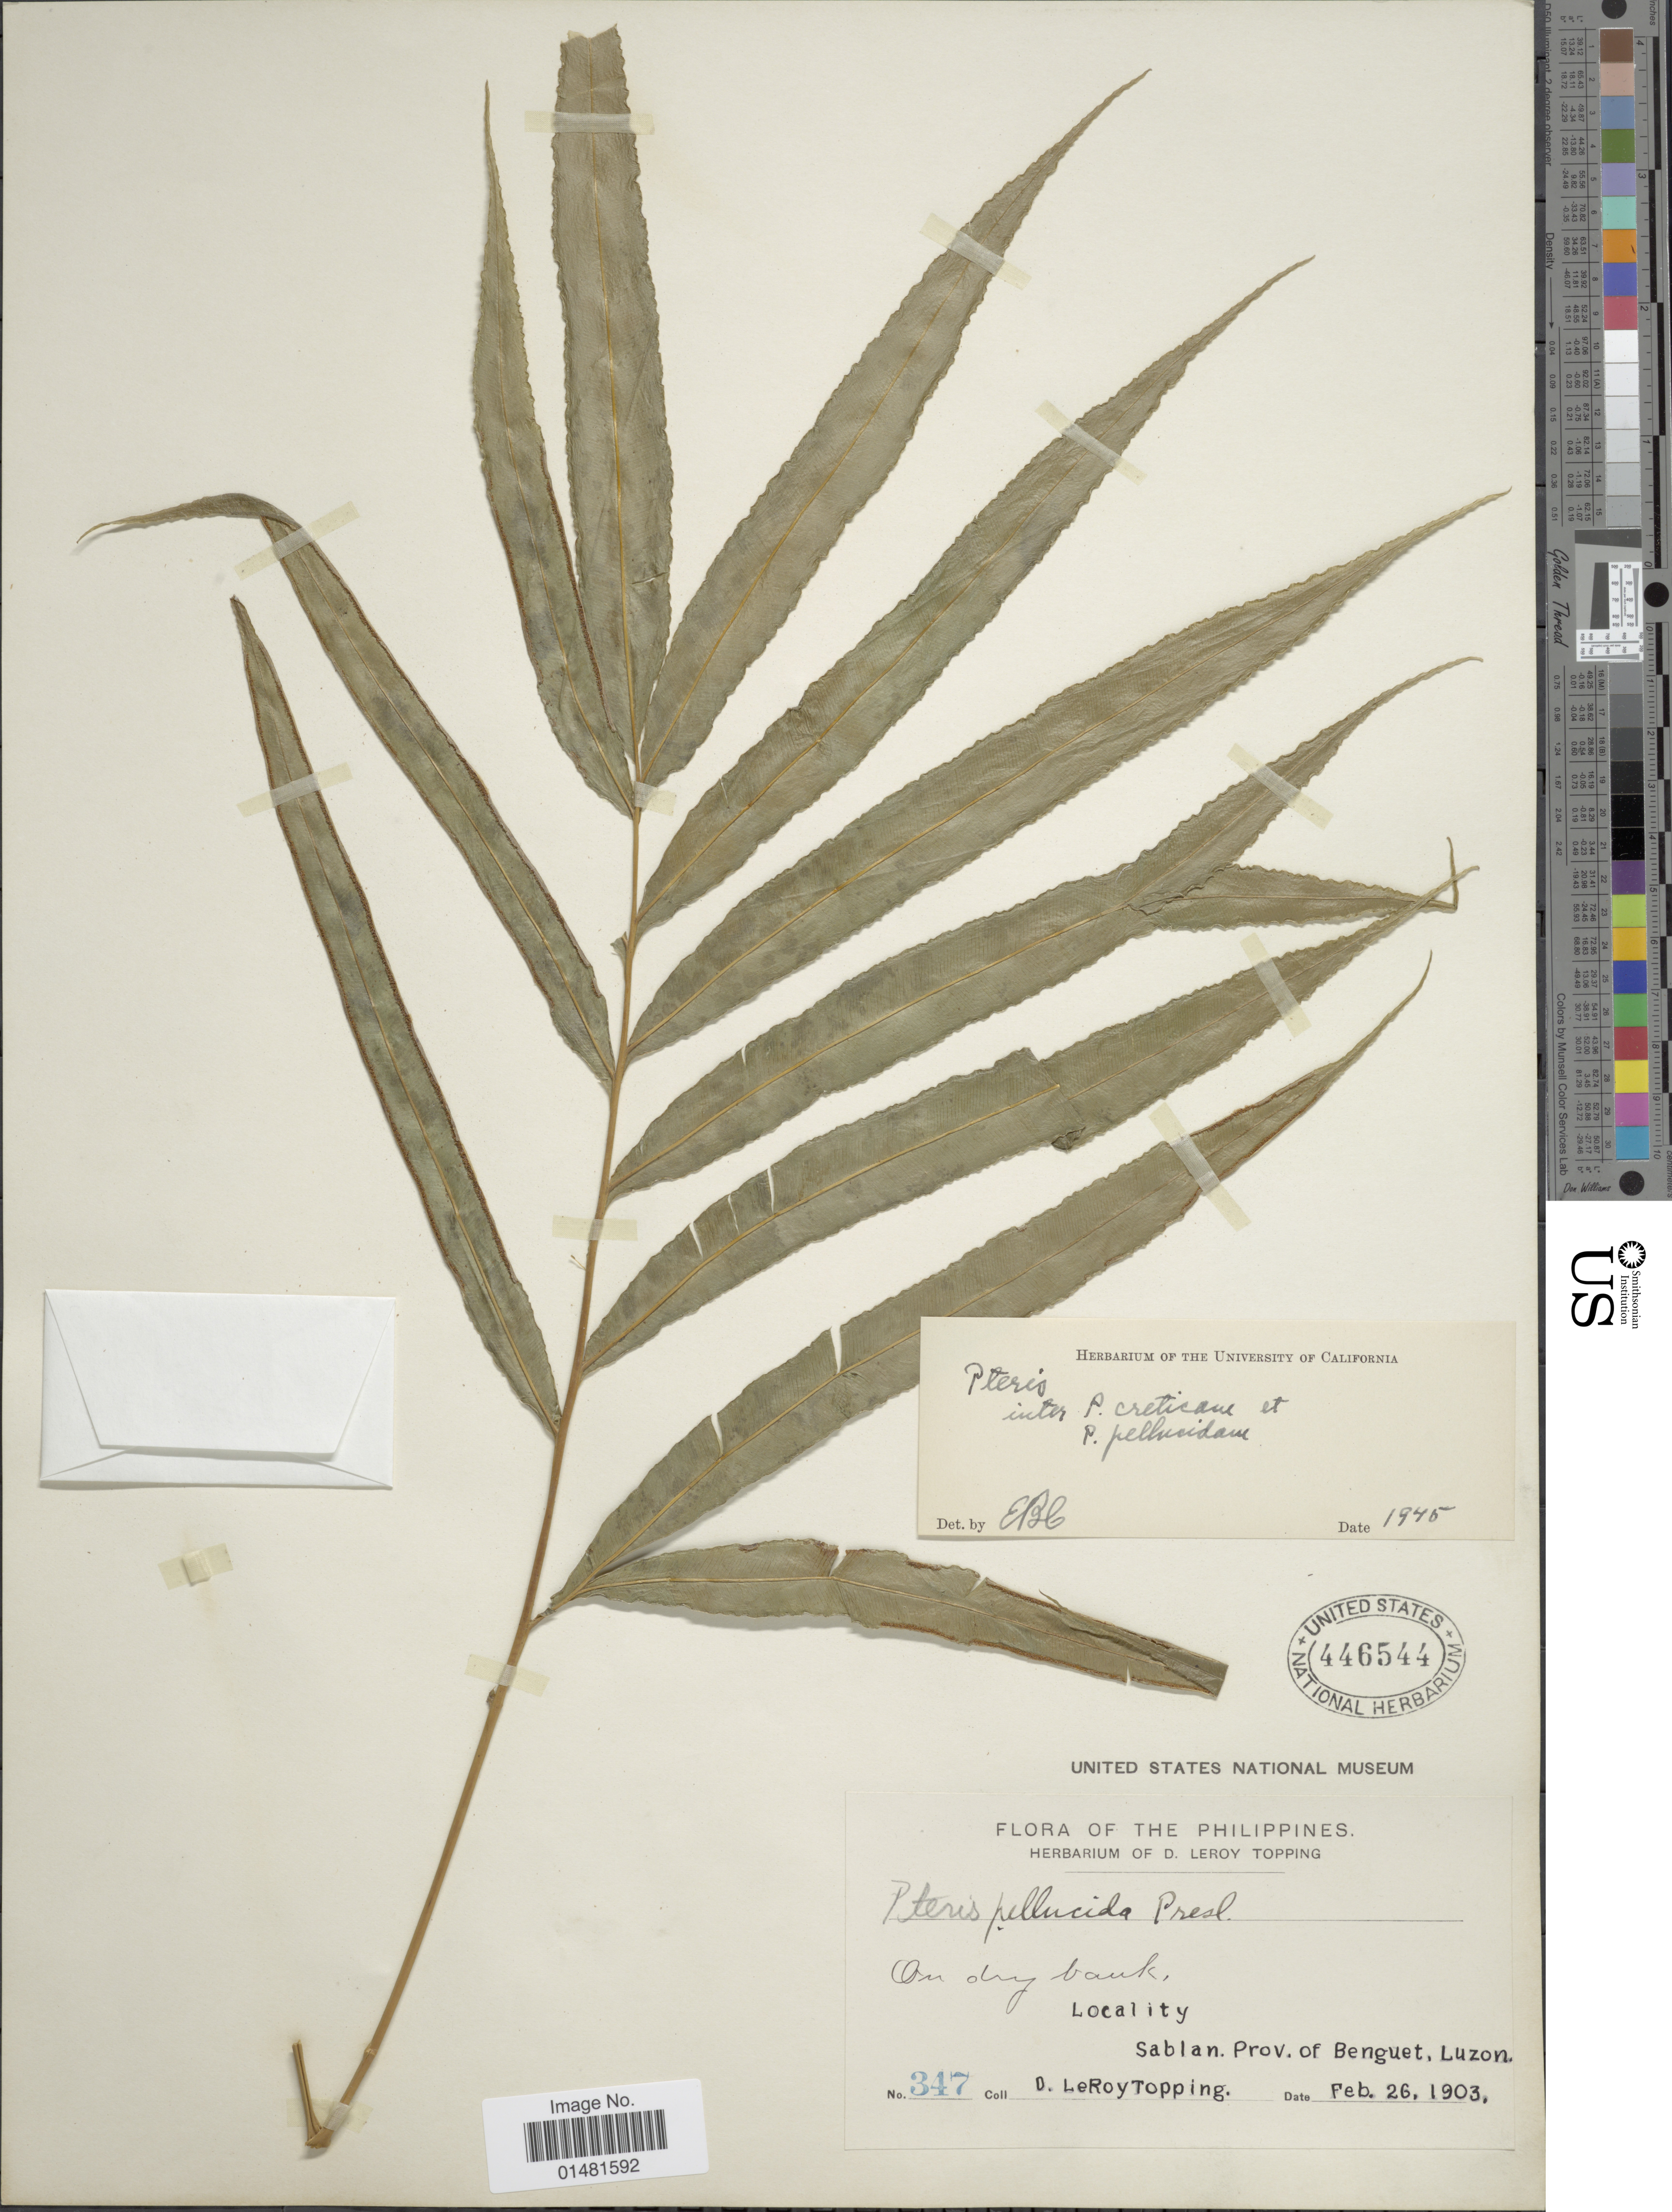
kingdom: Plantae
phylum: Tracheophyta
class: Polypodiopsida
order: Polypodiales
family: Pteridaceae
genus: Pteris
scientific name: Pteris cretica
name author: L.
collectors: D. L. Topping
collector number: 347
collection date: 1903-02-26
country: Philippines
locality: Sablan, Prov. of Benguet, Luzon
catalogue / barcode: US 446544